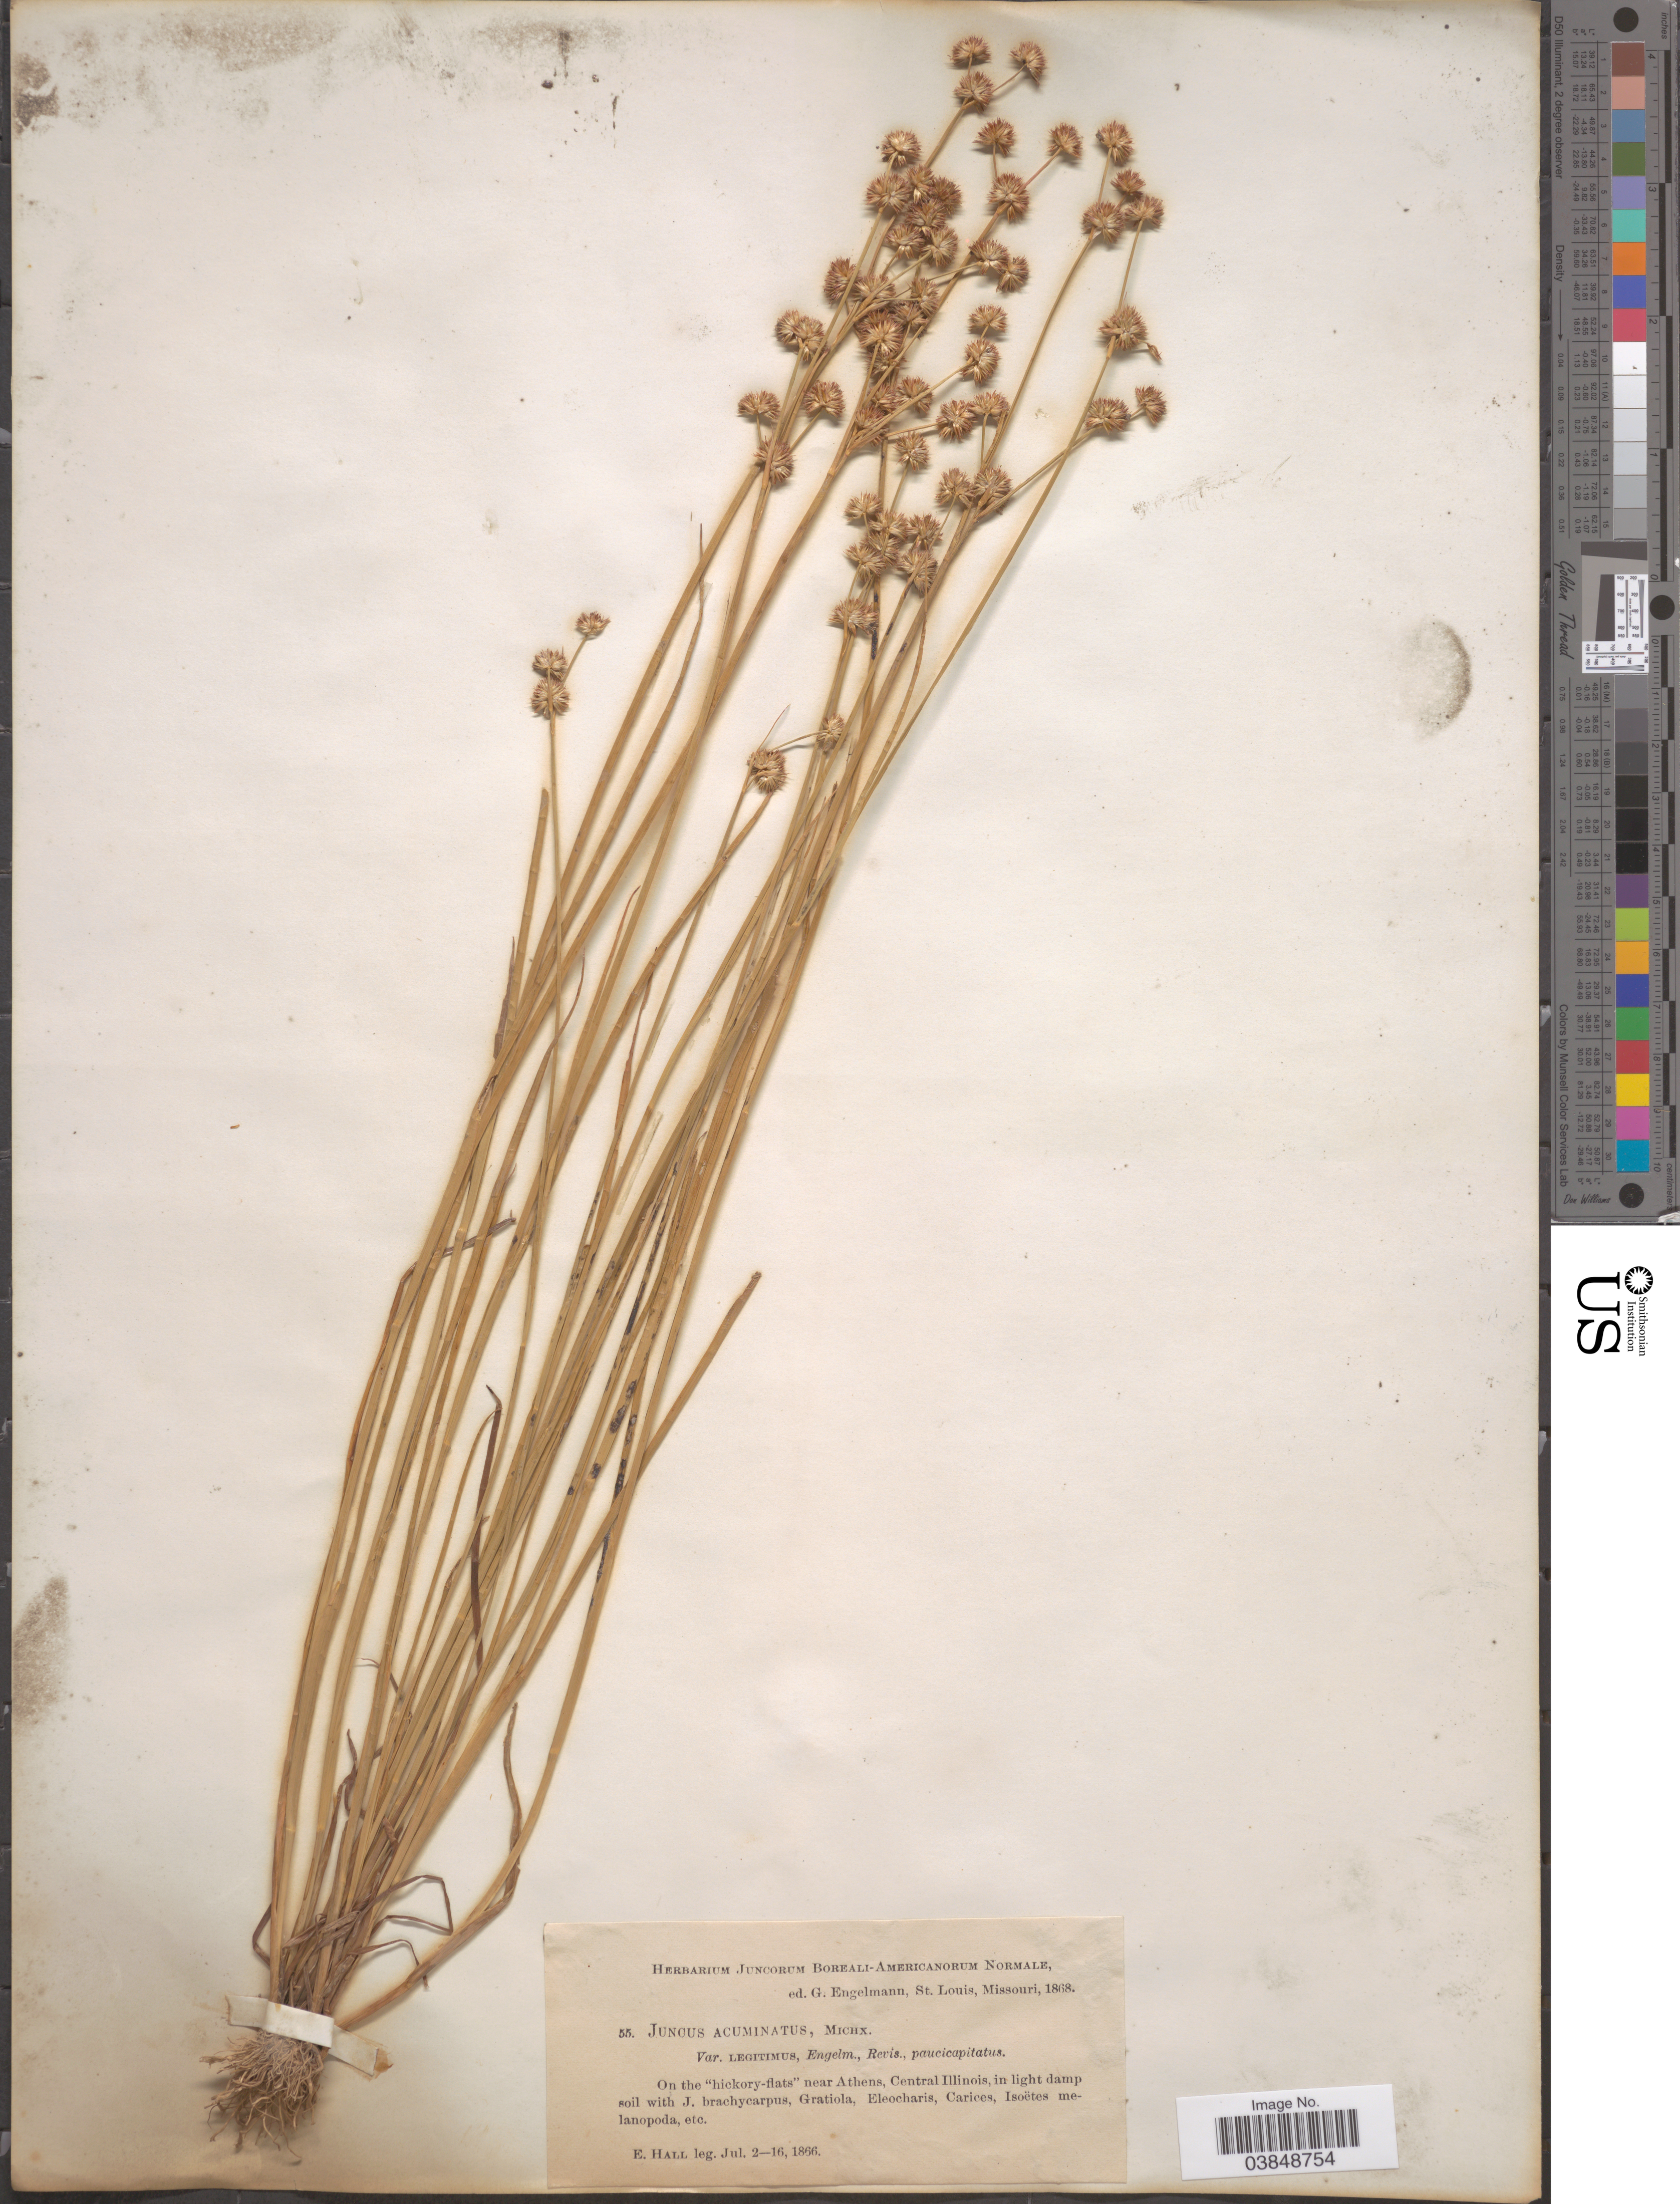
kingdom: Plantae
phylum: Tracheophyta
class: Liliopsida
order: Poales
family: Juncaceae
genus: Juncus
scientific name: Juncus acuminatus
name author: Michx.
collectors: E. Hall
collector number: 55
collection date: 1866-07-02/1866-07-16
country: United States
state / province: Illinois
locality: On the "hickory-flats" near Athens, Central Illinois.